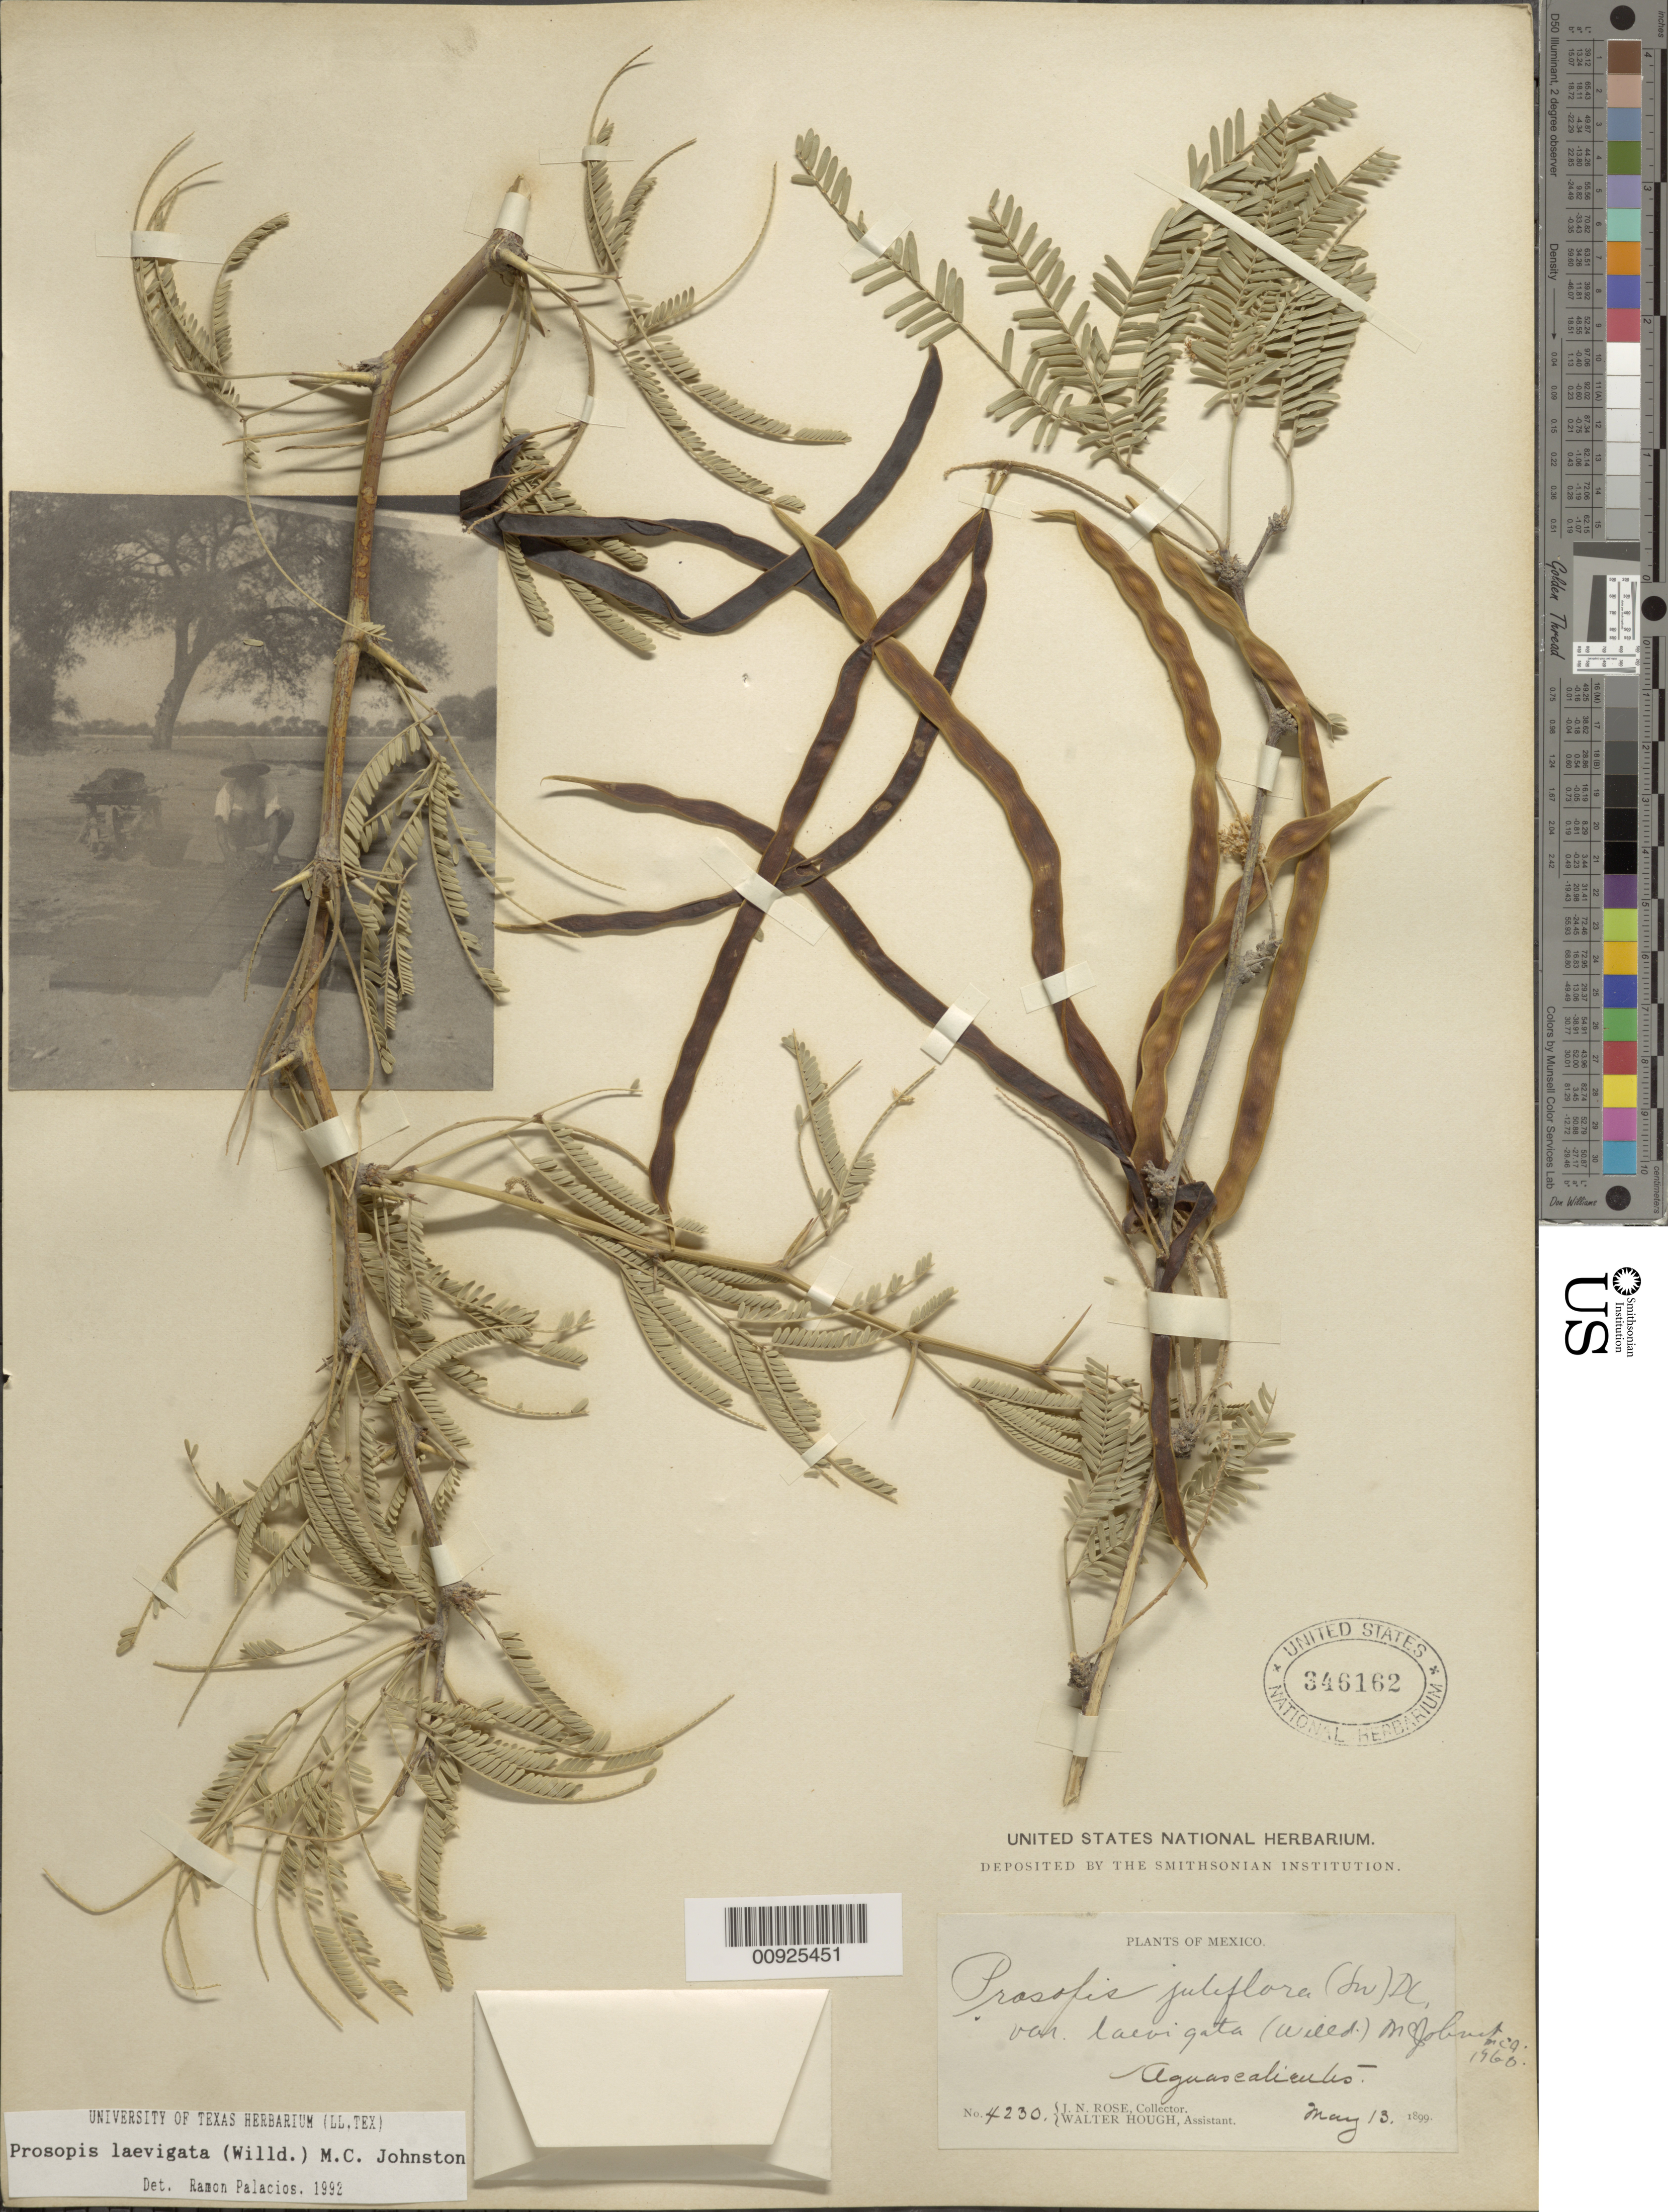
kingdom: Plantae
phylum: Tracheophyta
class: Magnoliopsida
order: Fabales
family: Fabaceae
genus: Neltuma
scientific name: Neltuma laevigata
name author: (Humb. & Bonpl. ex Willd.) Britton & Rose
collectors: J. N. Rose & W. Hough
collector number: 4230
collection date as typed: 13 May 1899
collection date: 1899-05-13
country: Mexico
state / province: Aguascalientes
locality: Aguascalientes.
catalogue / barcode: US 346162